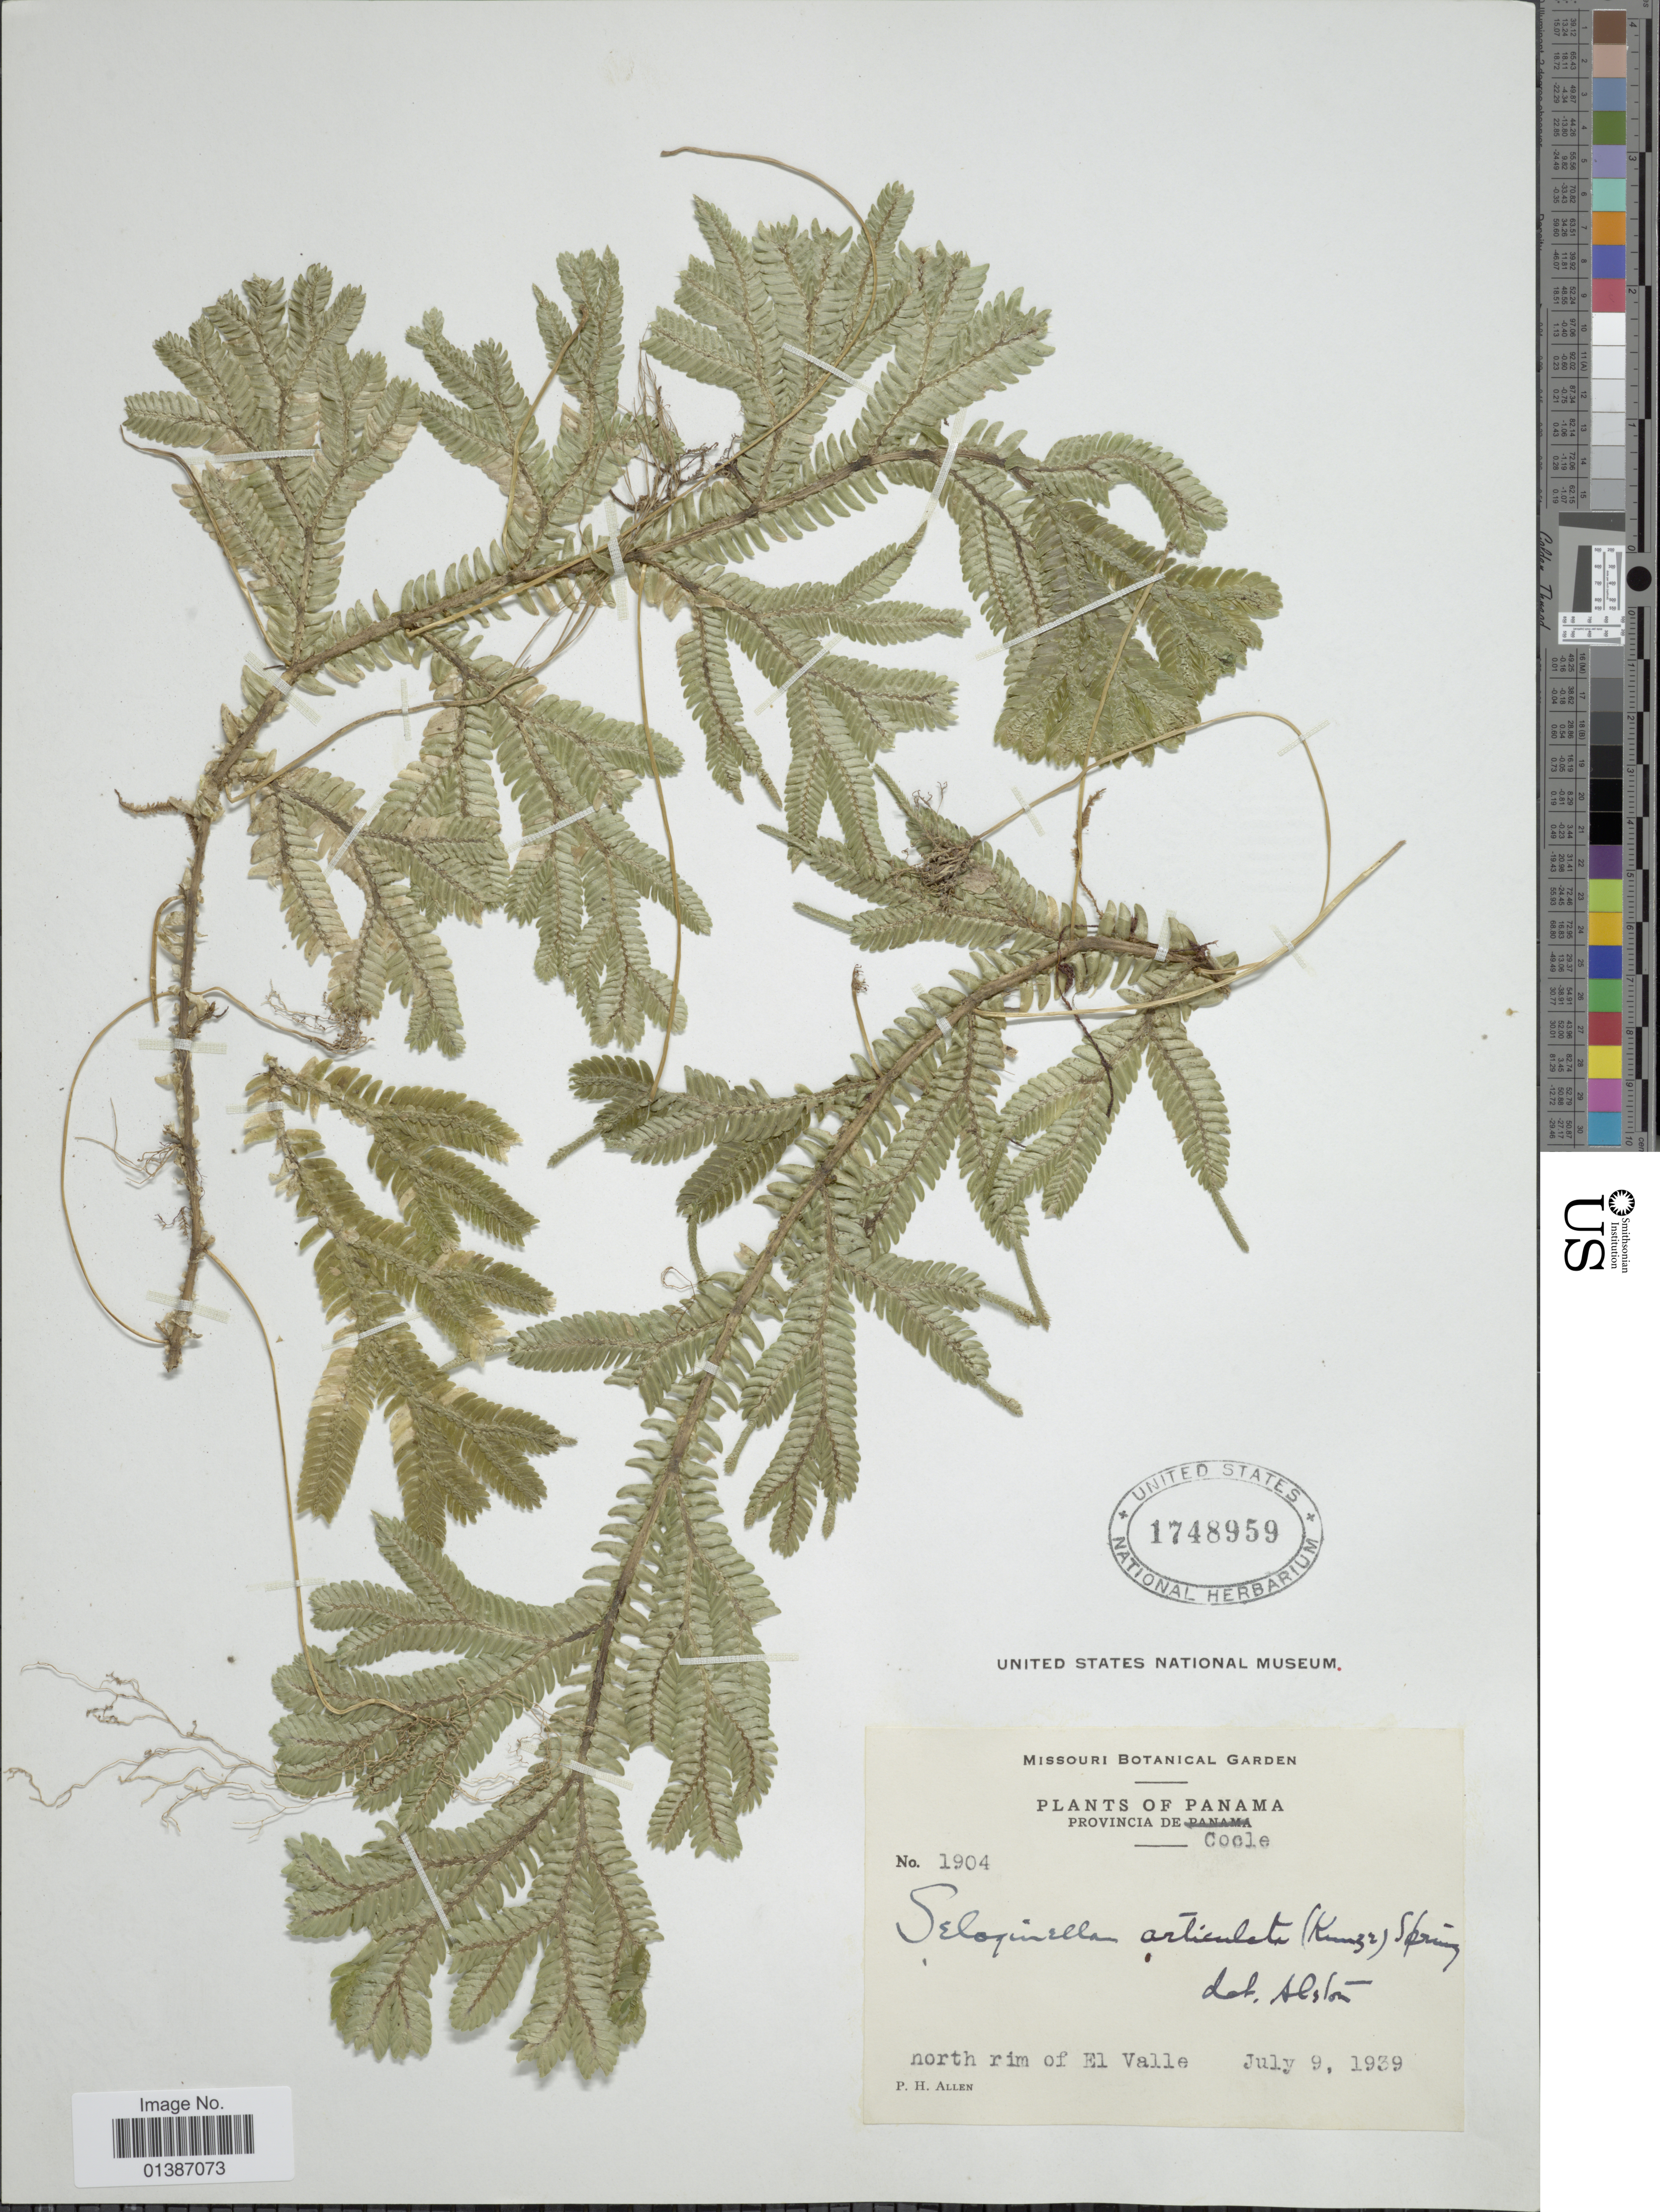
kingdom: Plantae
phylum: Tracheophyta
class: Lycopodiopsida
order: Selaginellales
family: Selaginellaceae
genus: Selaginella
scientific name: Selaginella articulata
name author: (Kunze) Spring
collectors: P. H. Allen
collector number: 1904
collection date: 1939-07-09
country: Panama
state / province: Coclé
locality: Provincia de Cocle, north rim of El Valle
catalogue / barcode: US 1748959